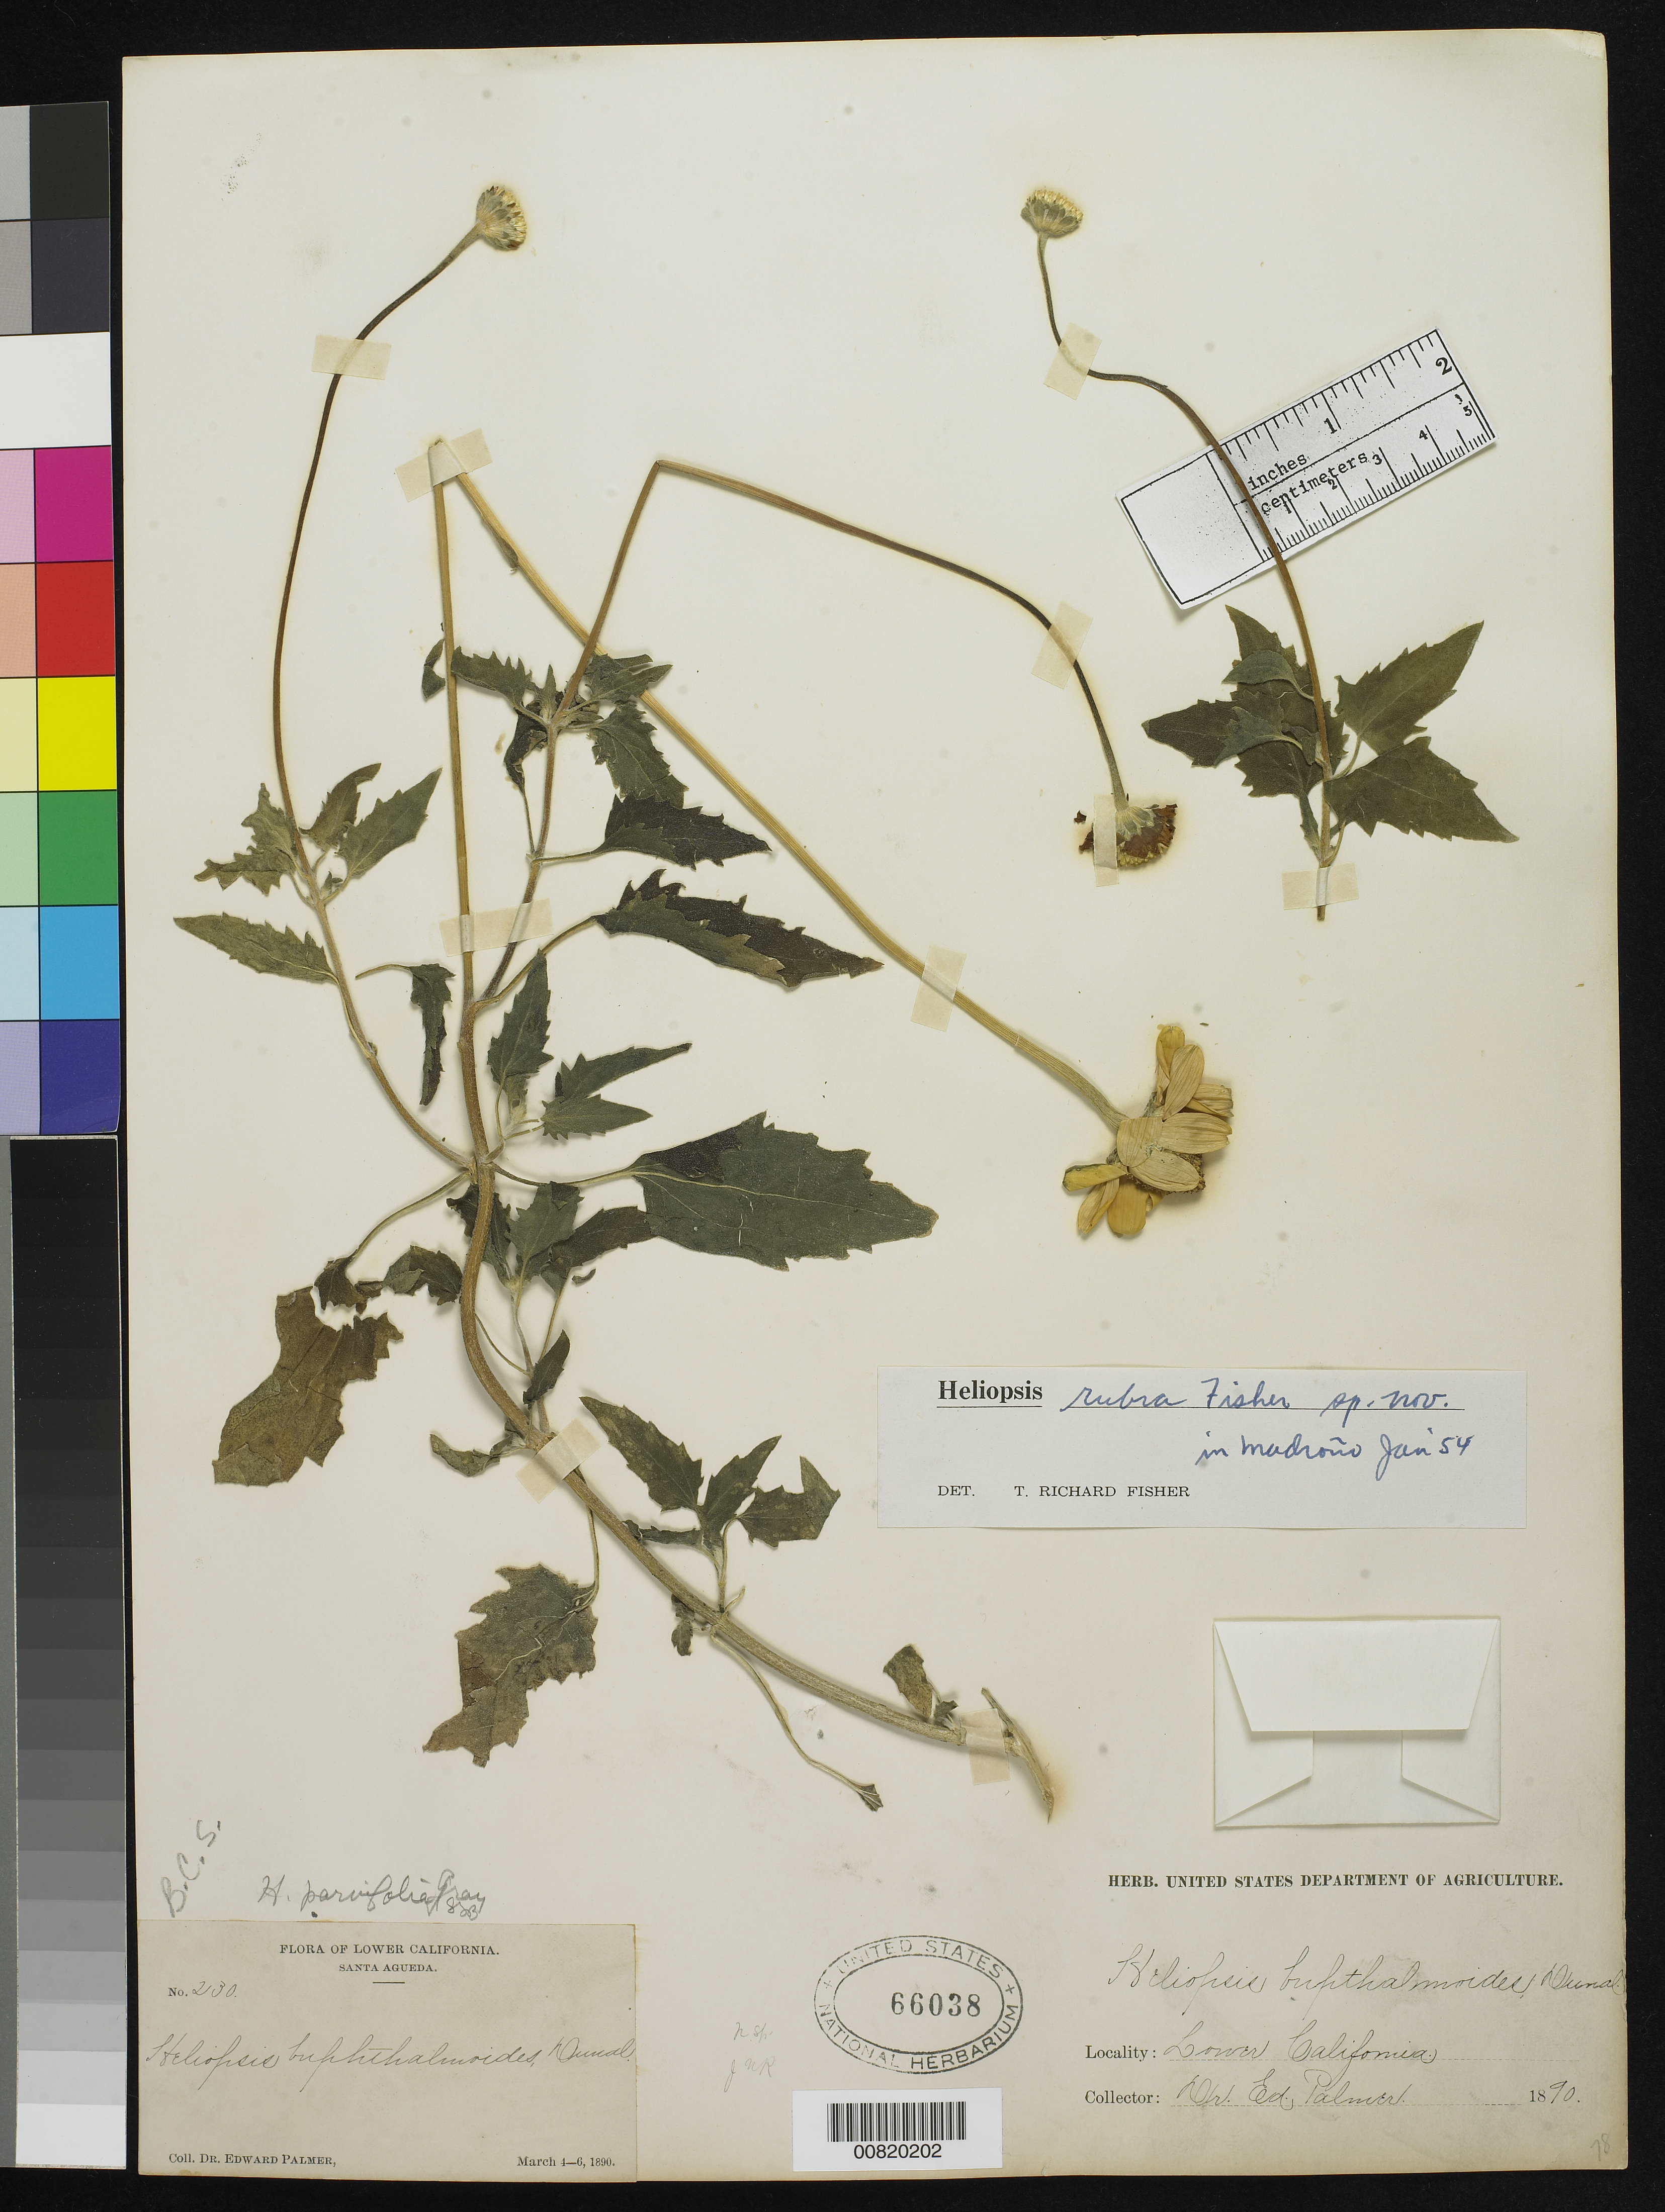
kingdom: Plantae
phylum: Tracheophyta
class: Magnoliopsida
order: Asterales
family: Asteraceae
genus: Heliopsis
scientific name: Heliopsis rubra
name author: T.R. Fisher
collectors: E. Palmer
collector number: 230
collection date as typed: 04 Mar 1890 to 06 Mar 1890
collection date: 1890-03-04/1890-03-06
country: Mexico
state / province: Baja California Sur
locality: Santa Agueda, Baja California Sur.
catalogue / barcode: US 66038